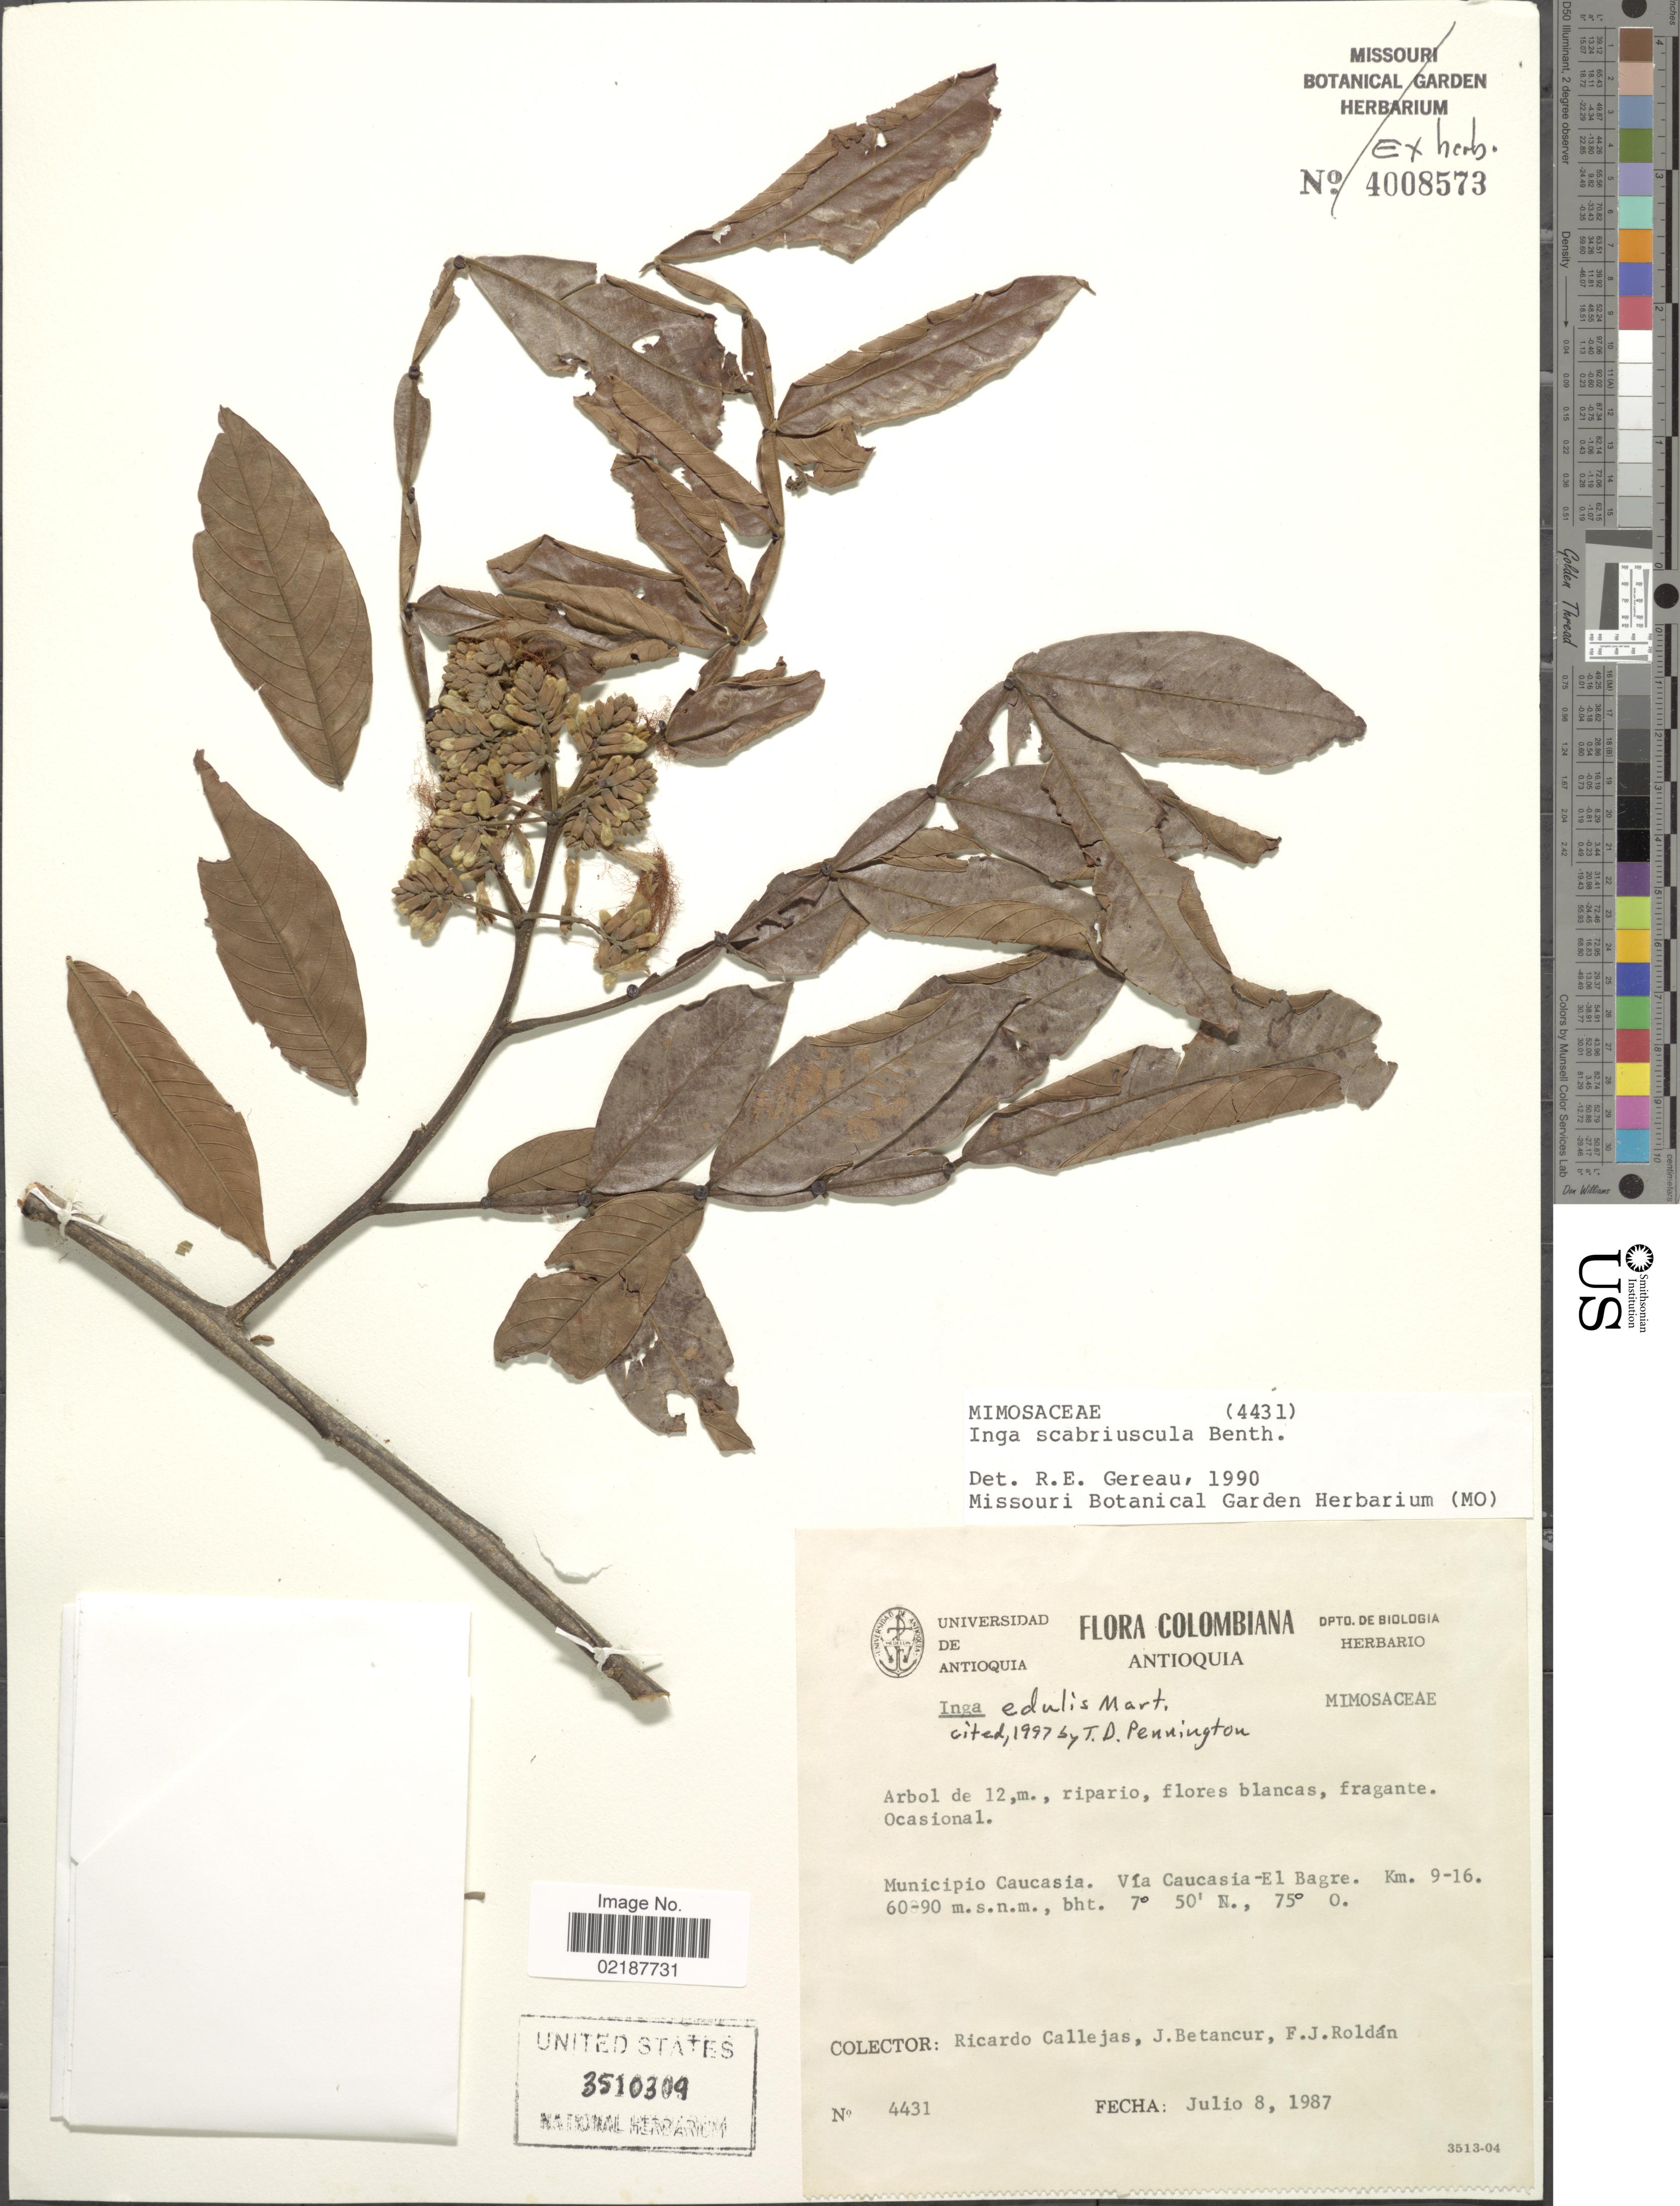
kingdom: Plantae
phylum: Tracheophyta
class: Magnoliopsida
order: Fabales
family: Fabaceae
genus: Inga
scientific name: Inga edulis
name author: Mart.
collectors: R. Callejas, J. Betancur & F. J. Roldán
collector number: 4431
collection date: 1987-07-08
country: Colombia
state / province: Antioquia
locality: Municipio Caucasia, Via Caucasia-El Bagre, Km. 9-16.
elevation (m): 60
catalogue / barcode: US 3510309